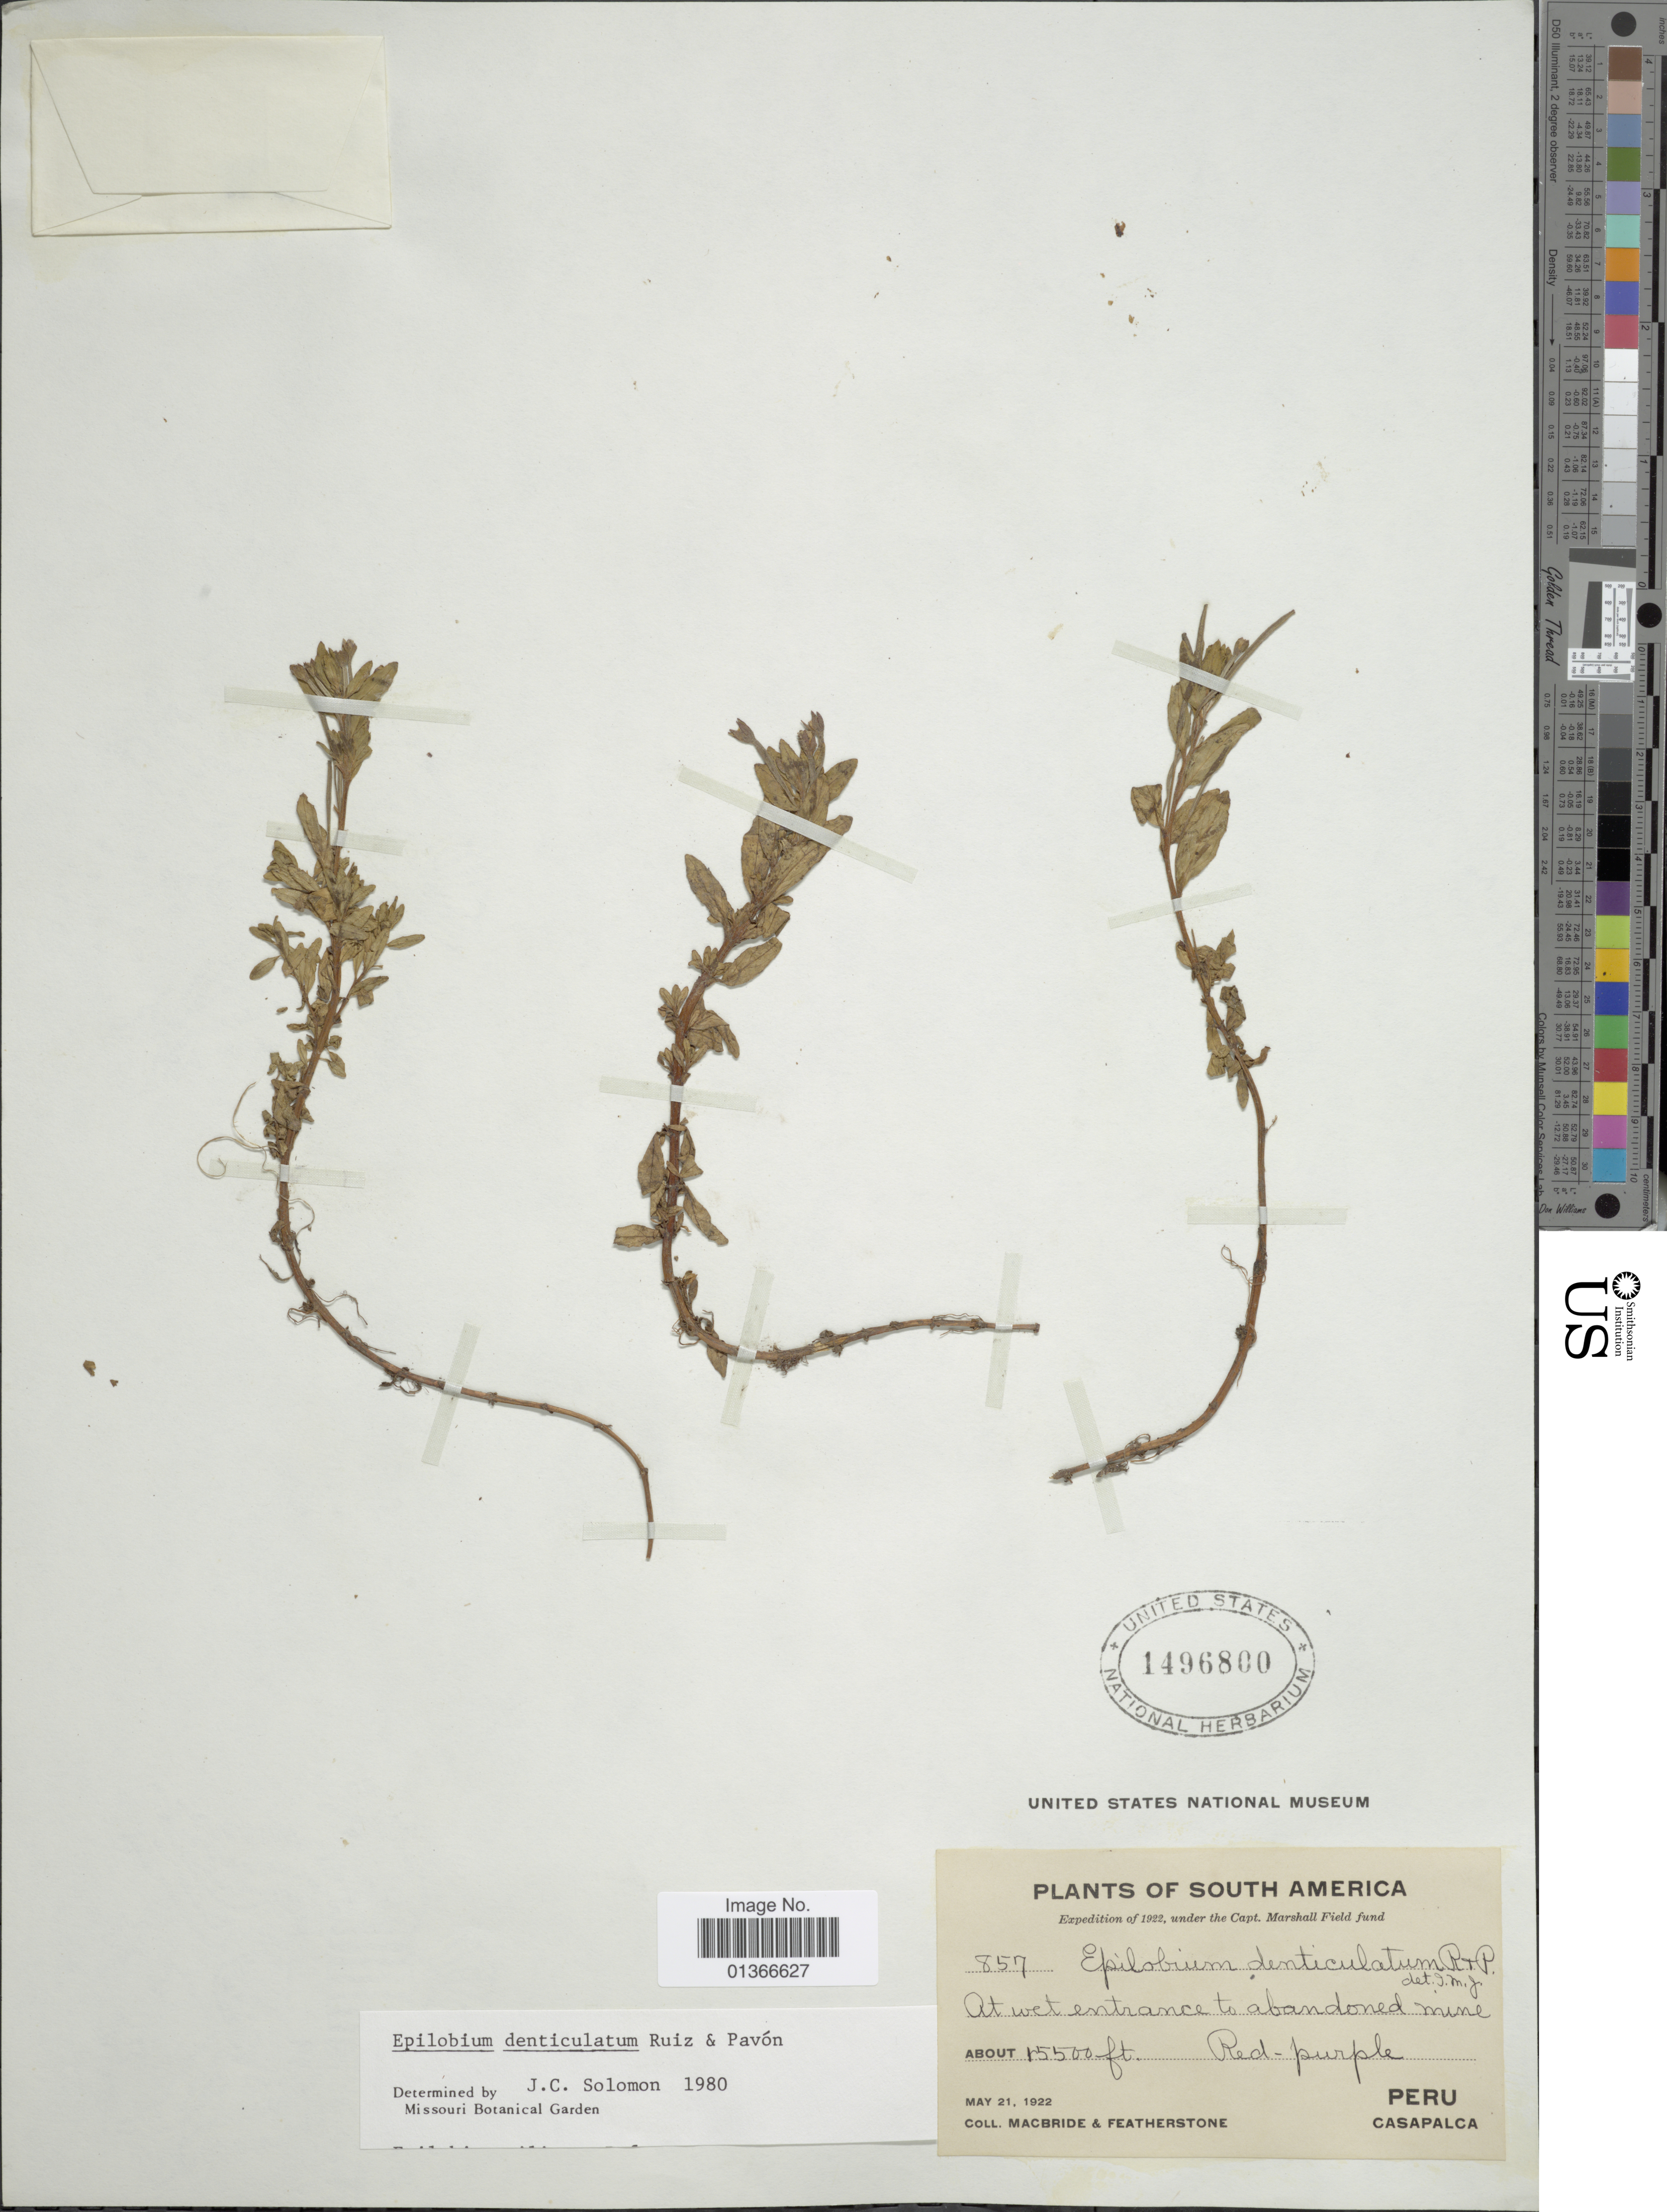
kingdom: Plantae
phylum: Tracheophyta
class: Magnoliopsida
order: Myrtales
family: Onagraceae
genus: Epilobium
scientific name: Epilobium denticulatum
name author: Ruiz & Pav.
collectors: Macbride, -- & -. Featherstone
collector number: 857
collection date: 1922-05-21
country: Peru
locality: Casapalca.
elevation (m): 4724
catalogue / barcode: US 1496800